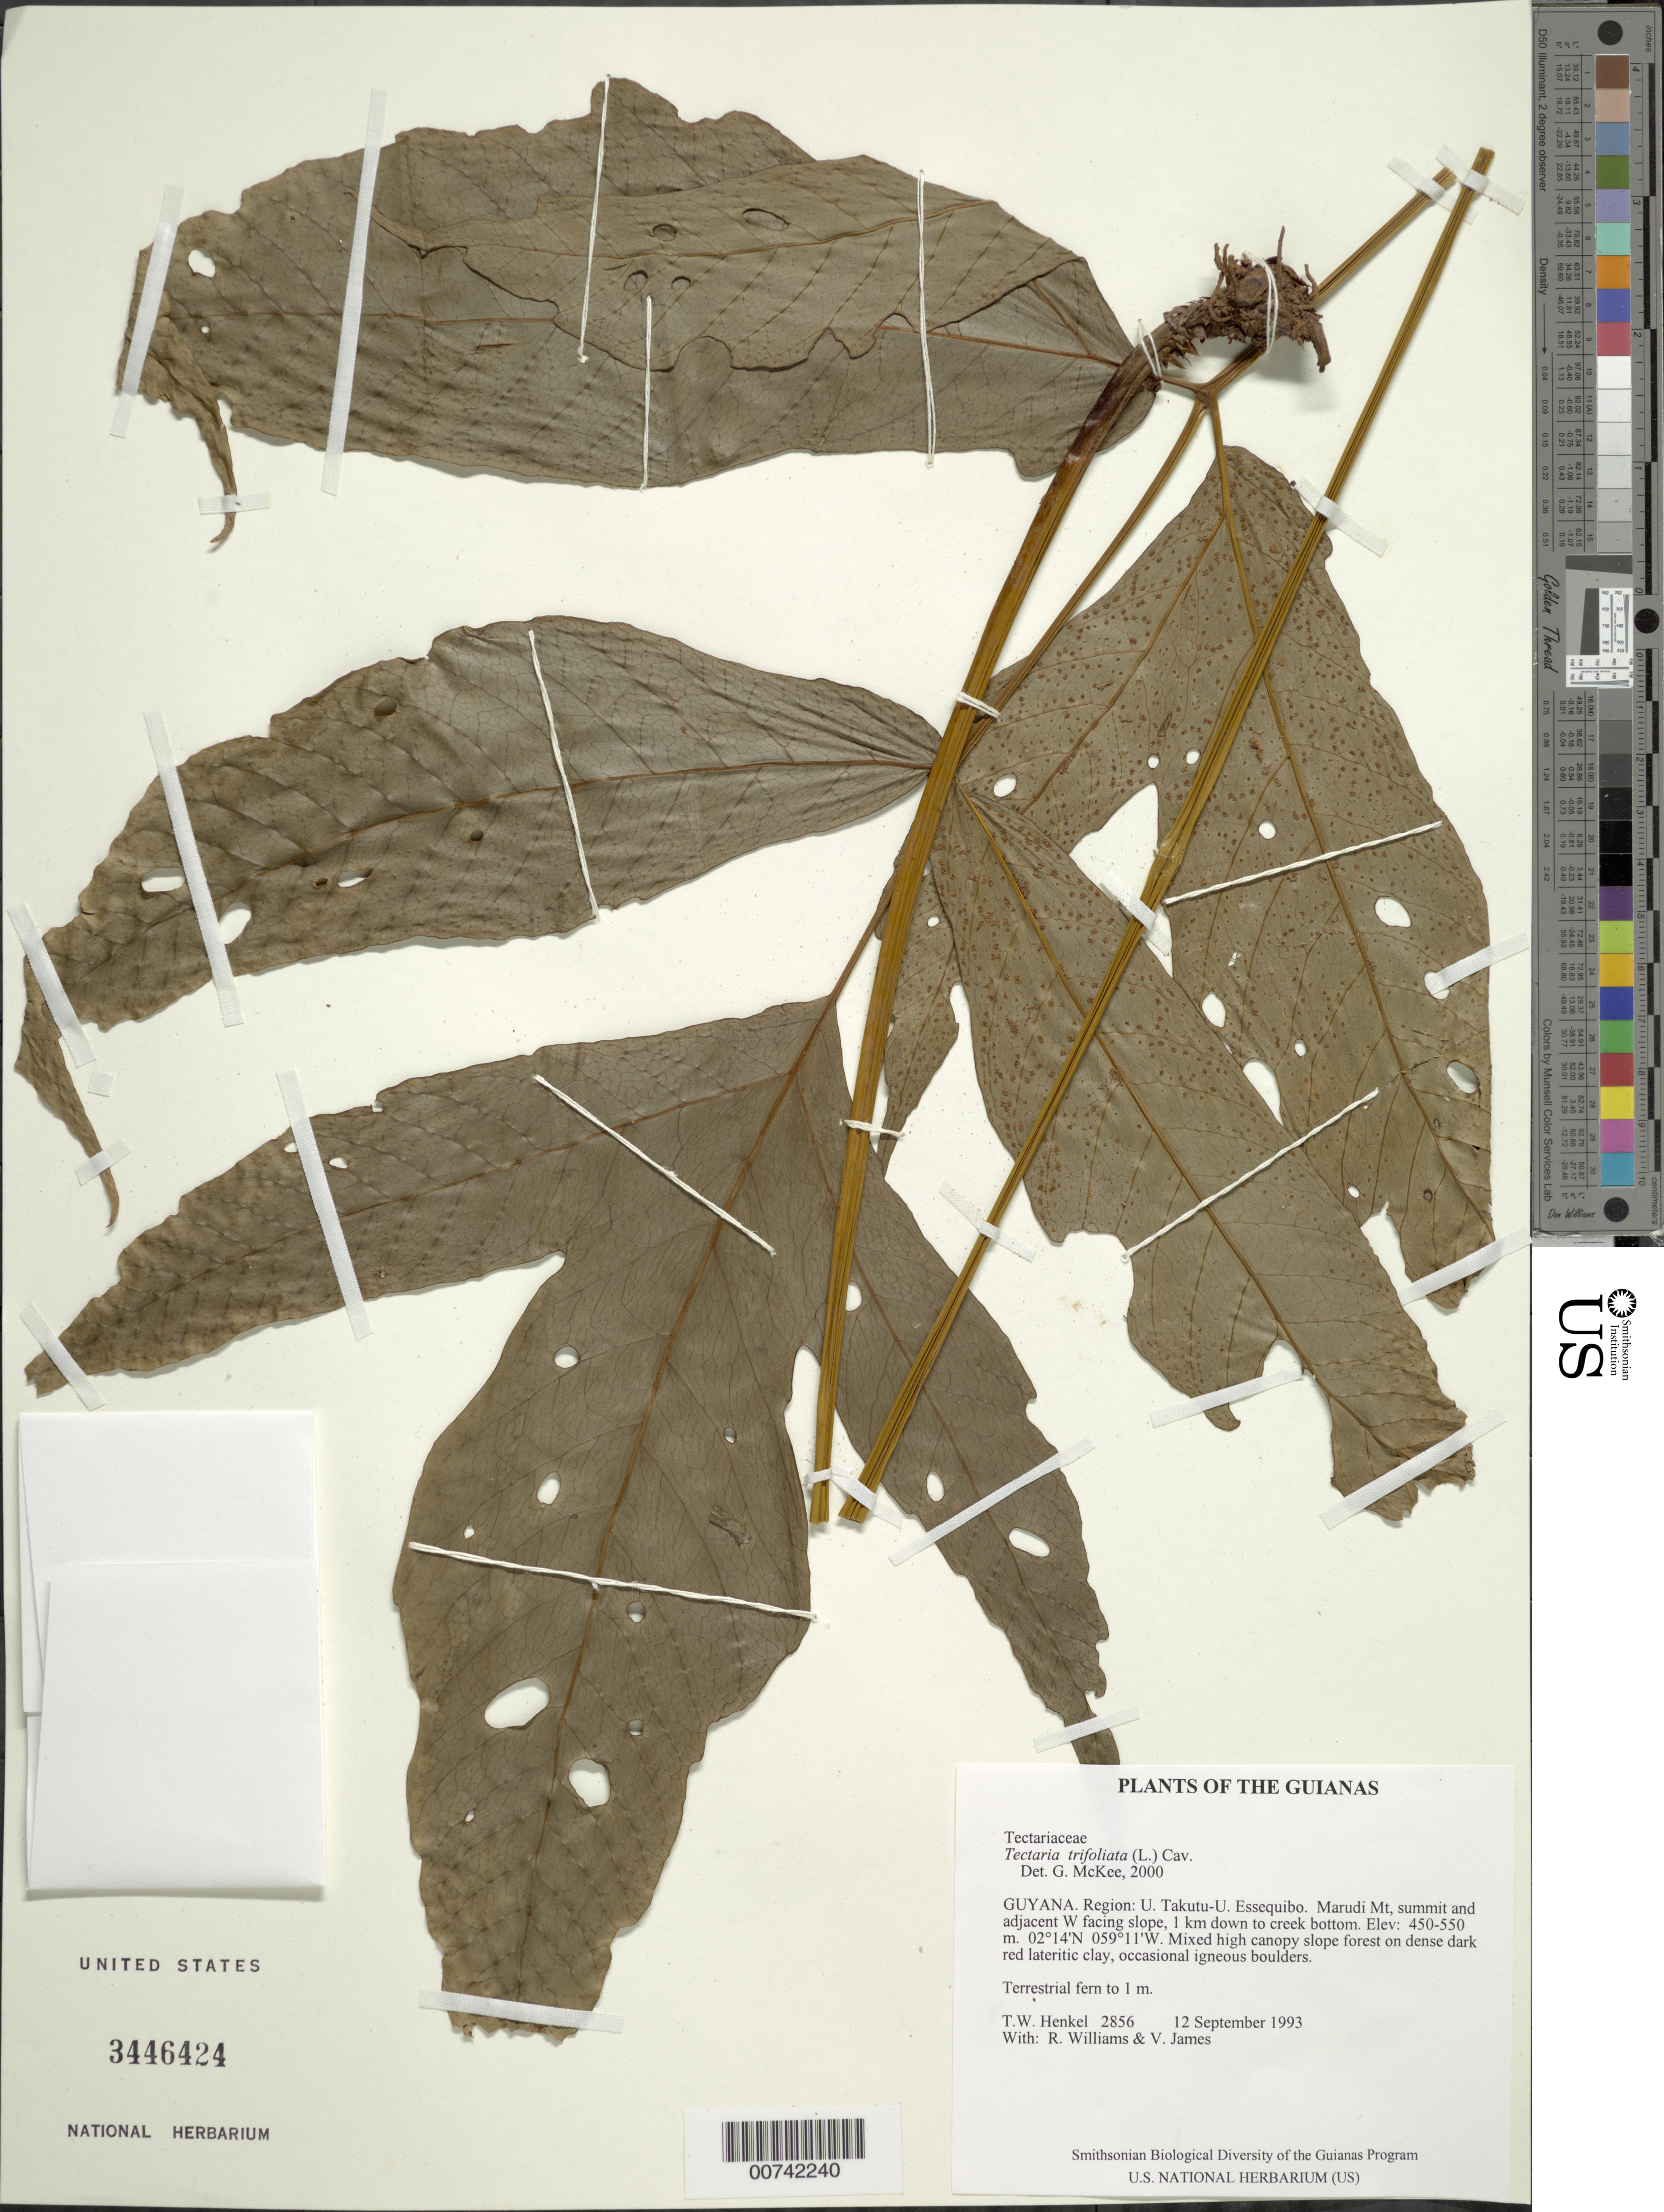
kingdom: Plantae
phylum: Tracheophyta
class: Polypodiopsida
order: Polypodiales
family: Tectariaceae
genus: Tectaria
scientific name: Tectaria trifoliata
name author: (L.) Cav.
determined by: McKee, G. S., (US), NMNH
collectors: T. Henkel, R. Williams & V. James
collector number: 2856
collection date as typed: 12 September 1993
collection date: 1993-09-12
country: Guyana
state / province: U. Takutu-U. Essequibo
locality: Marudi Mt, summit and adjacent W facing slope, 1 km down to creek bottom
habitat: Mixed high canopy slope forest on dense dark red lateritic clay, occasional igneous boulders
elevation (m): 450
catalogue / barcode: US 3446424